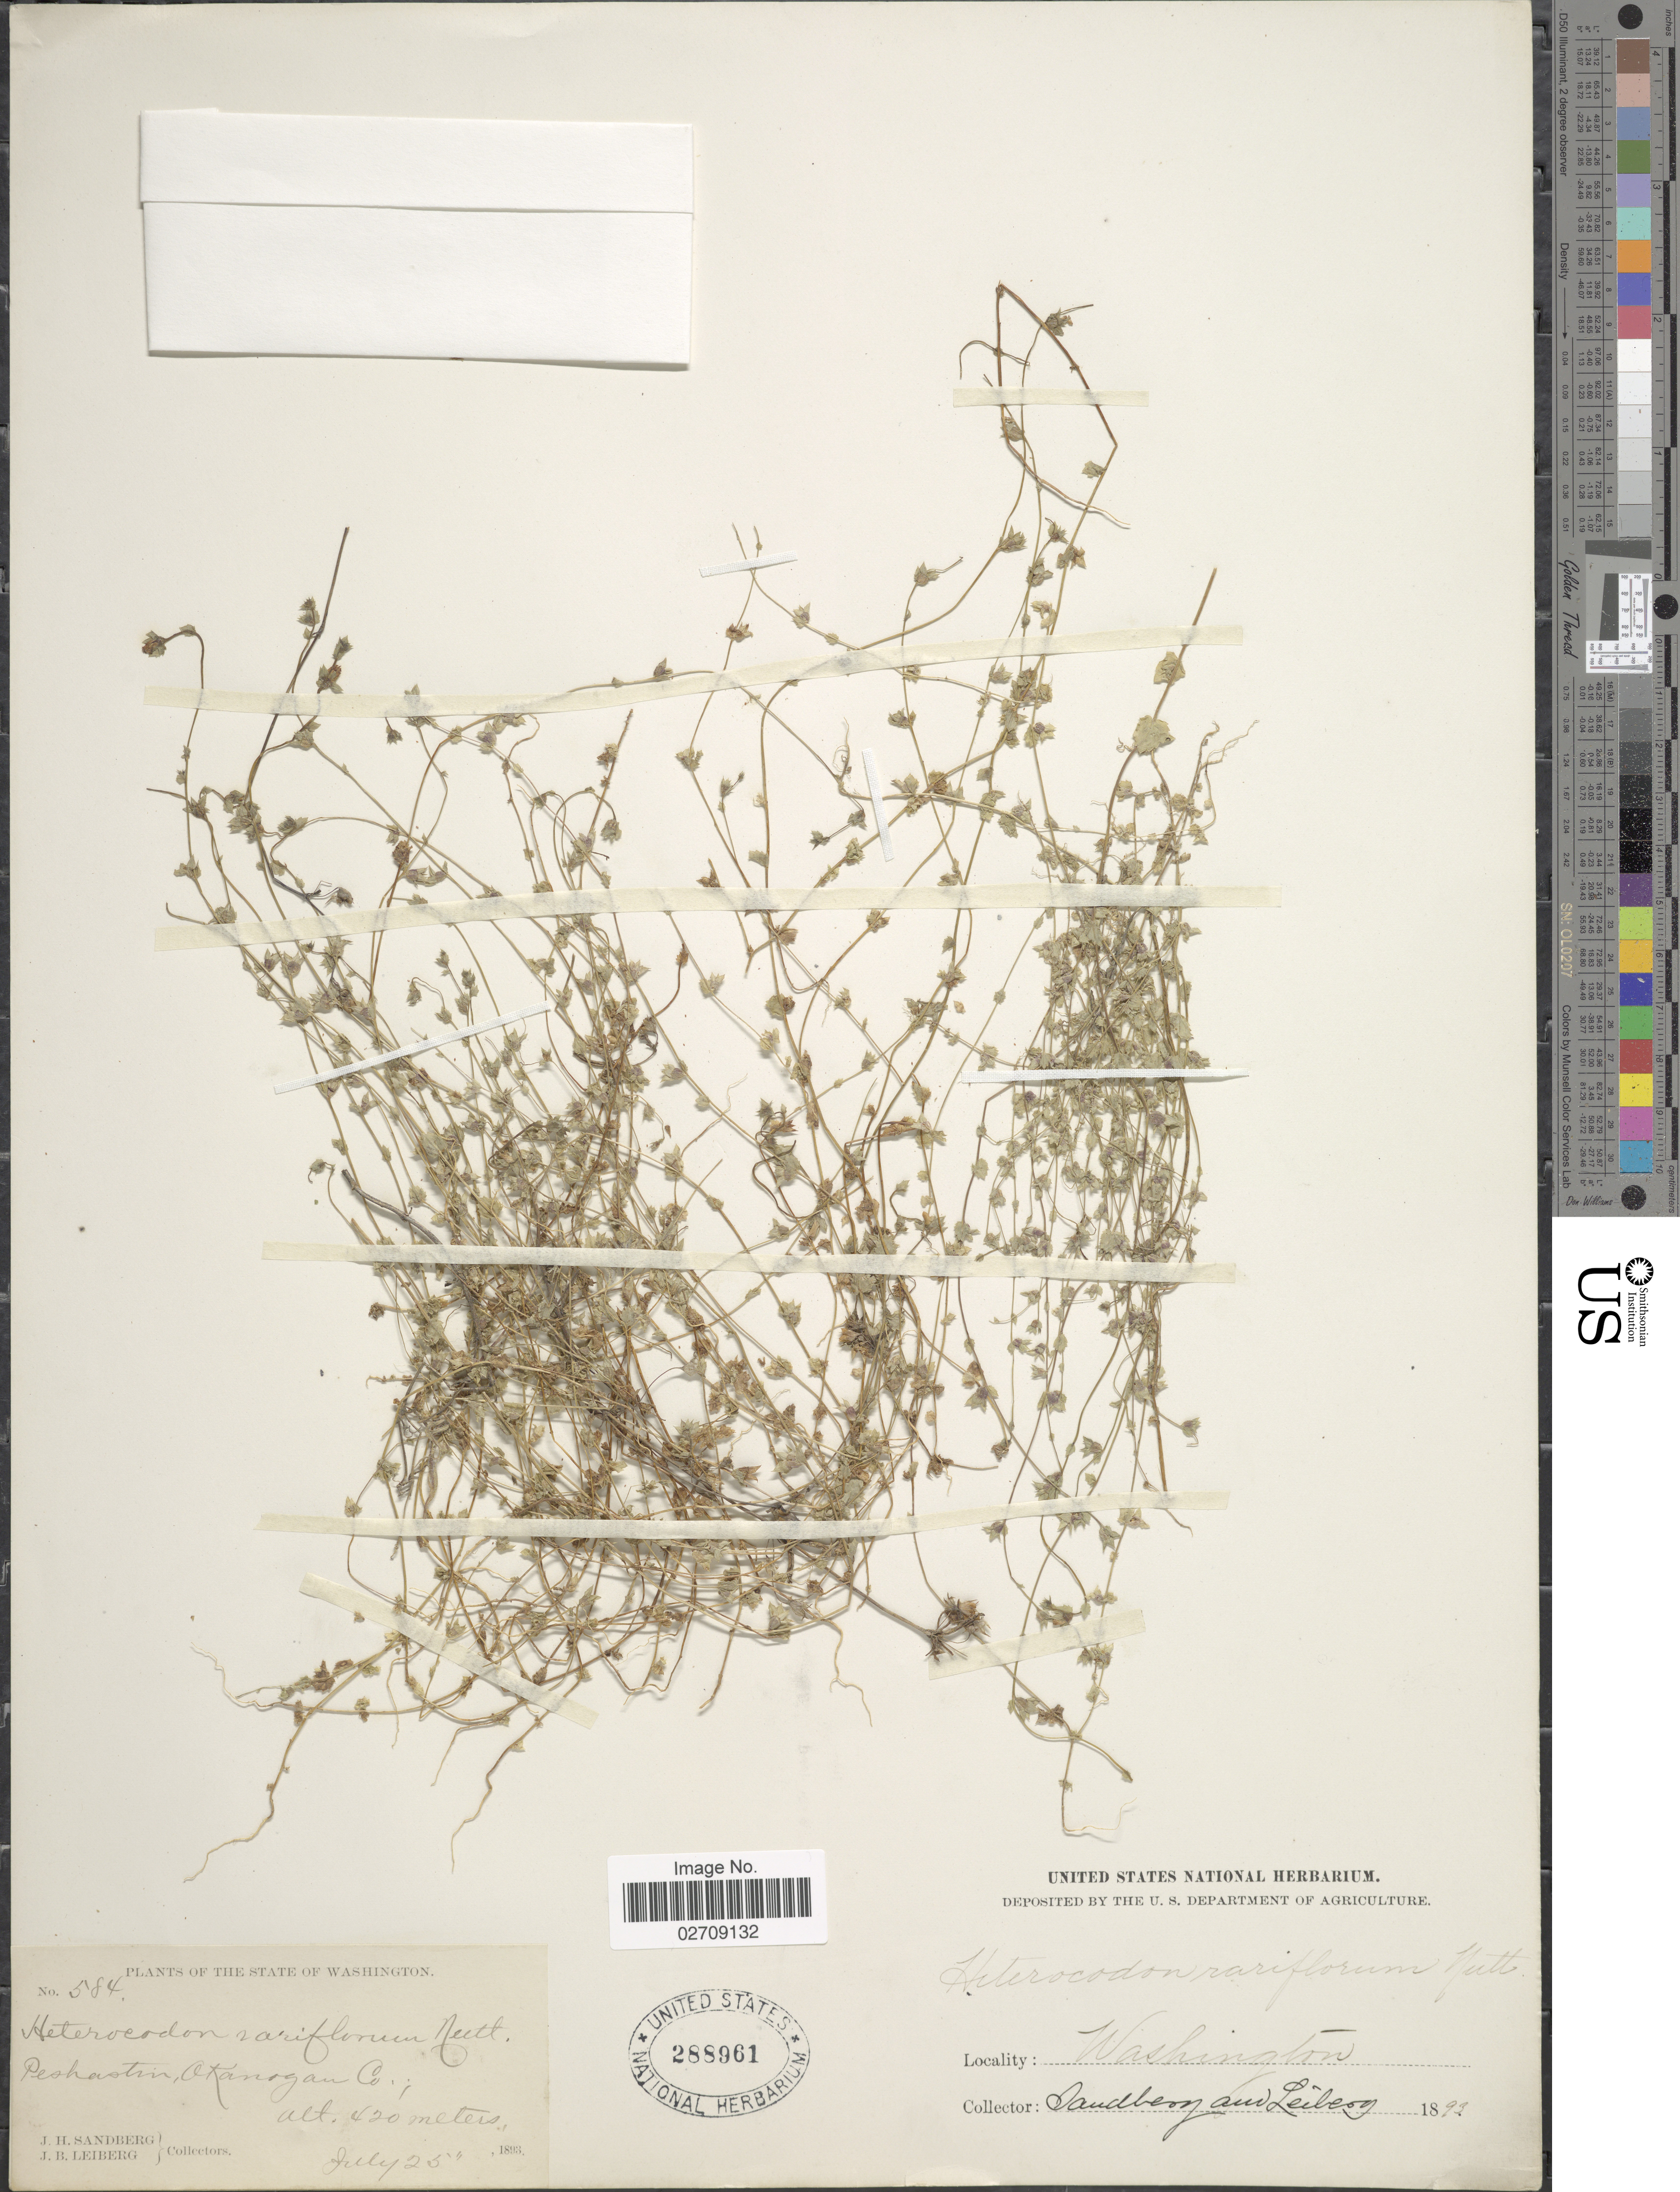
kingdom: Plantae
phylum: Tracheophyta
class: Magnoliopsida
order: Asterales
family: Campanulaceae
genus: Heterocodon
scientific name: Heterocodon rariflorum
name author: Nutt.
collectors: J. H. Sandberg & J. B. Leiberg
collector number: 584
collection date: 1893-07-25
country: United States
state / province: Washington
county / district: Okanogan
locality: Peshastin, Okanogan Co.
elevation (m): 420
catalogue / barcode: US 288961